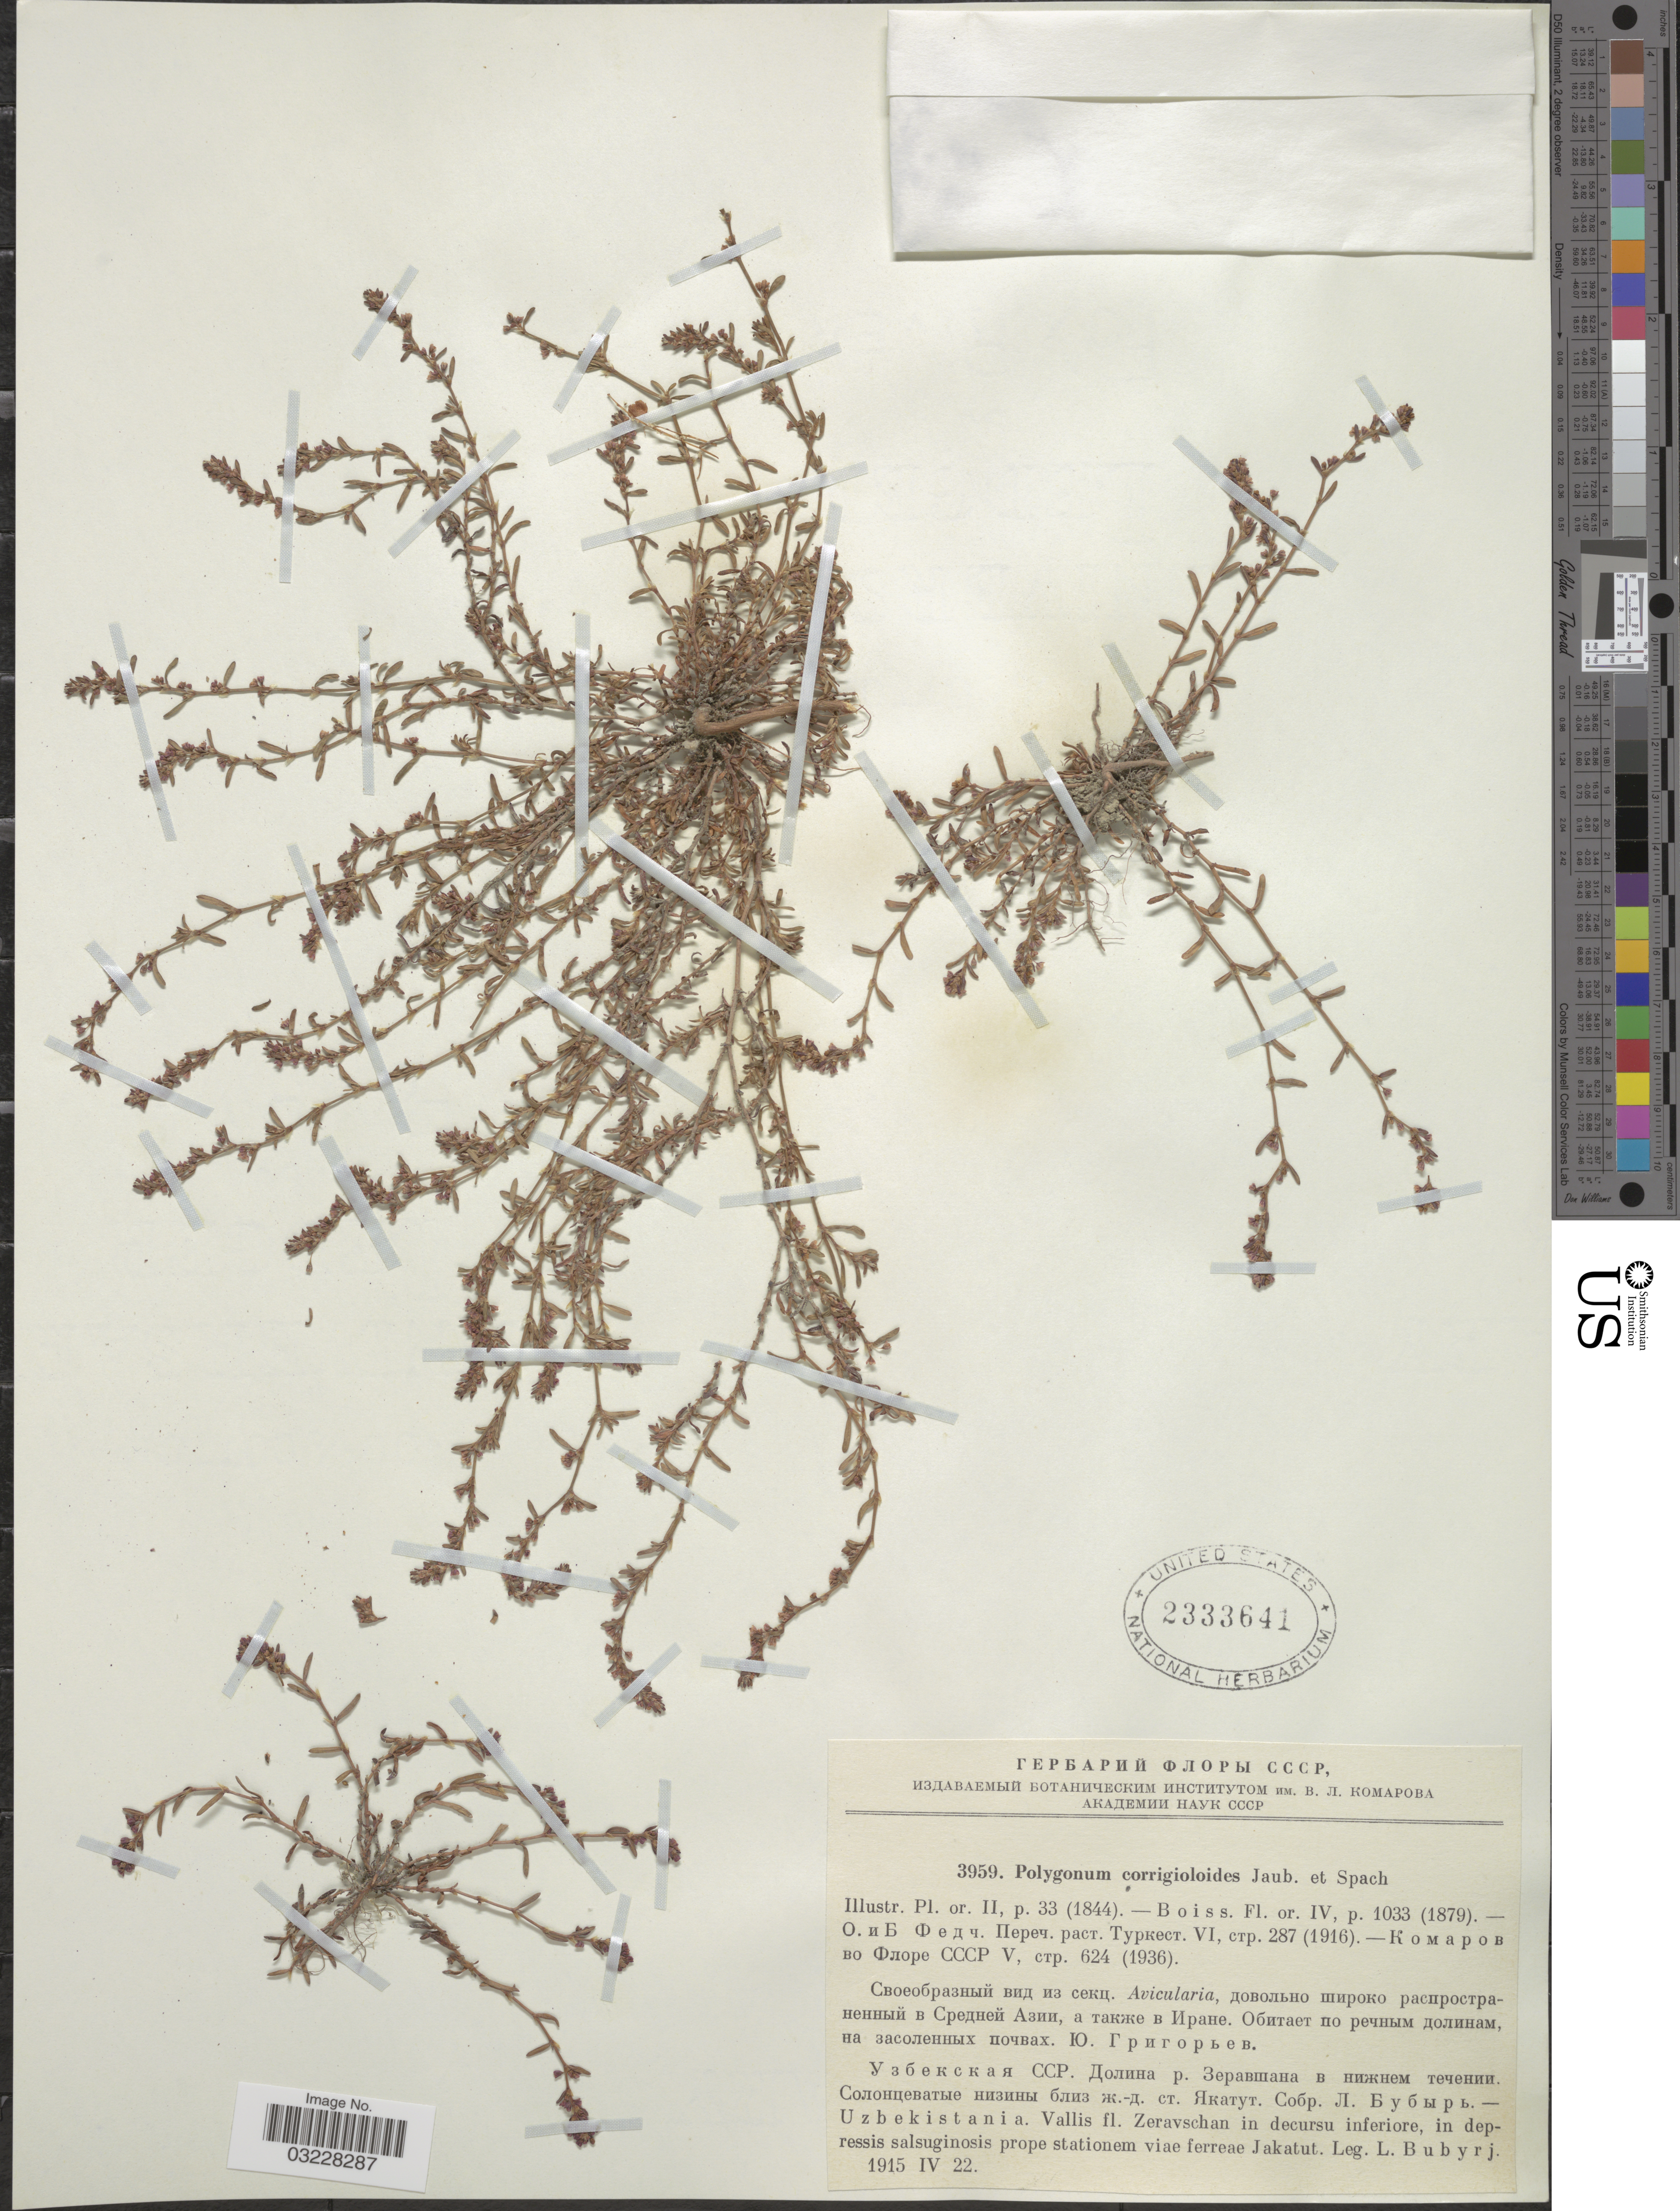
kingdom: Plantae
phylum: Tracheophyta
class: Magnoliopsida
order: Caryophyllales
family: Polygonaceae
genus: Polygonum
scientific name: Polygonum corrigioloides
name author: Jaub. & Spach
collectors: L. Bubyrj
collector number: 3959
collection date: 1915-04-22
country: Uzbekistan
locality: Uzbekistania. Vallis. fl. Zeravschan in decursu inferiore, in depressis salsuginosis prope stationem viae ferreae Jakatut.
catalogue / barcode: US 2333641